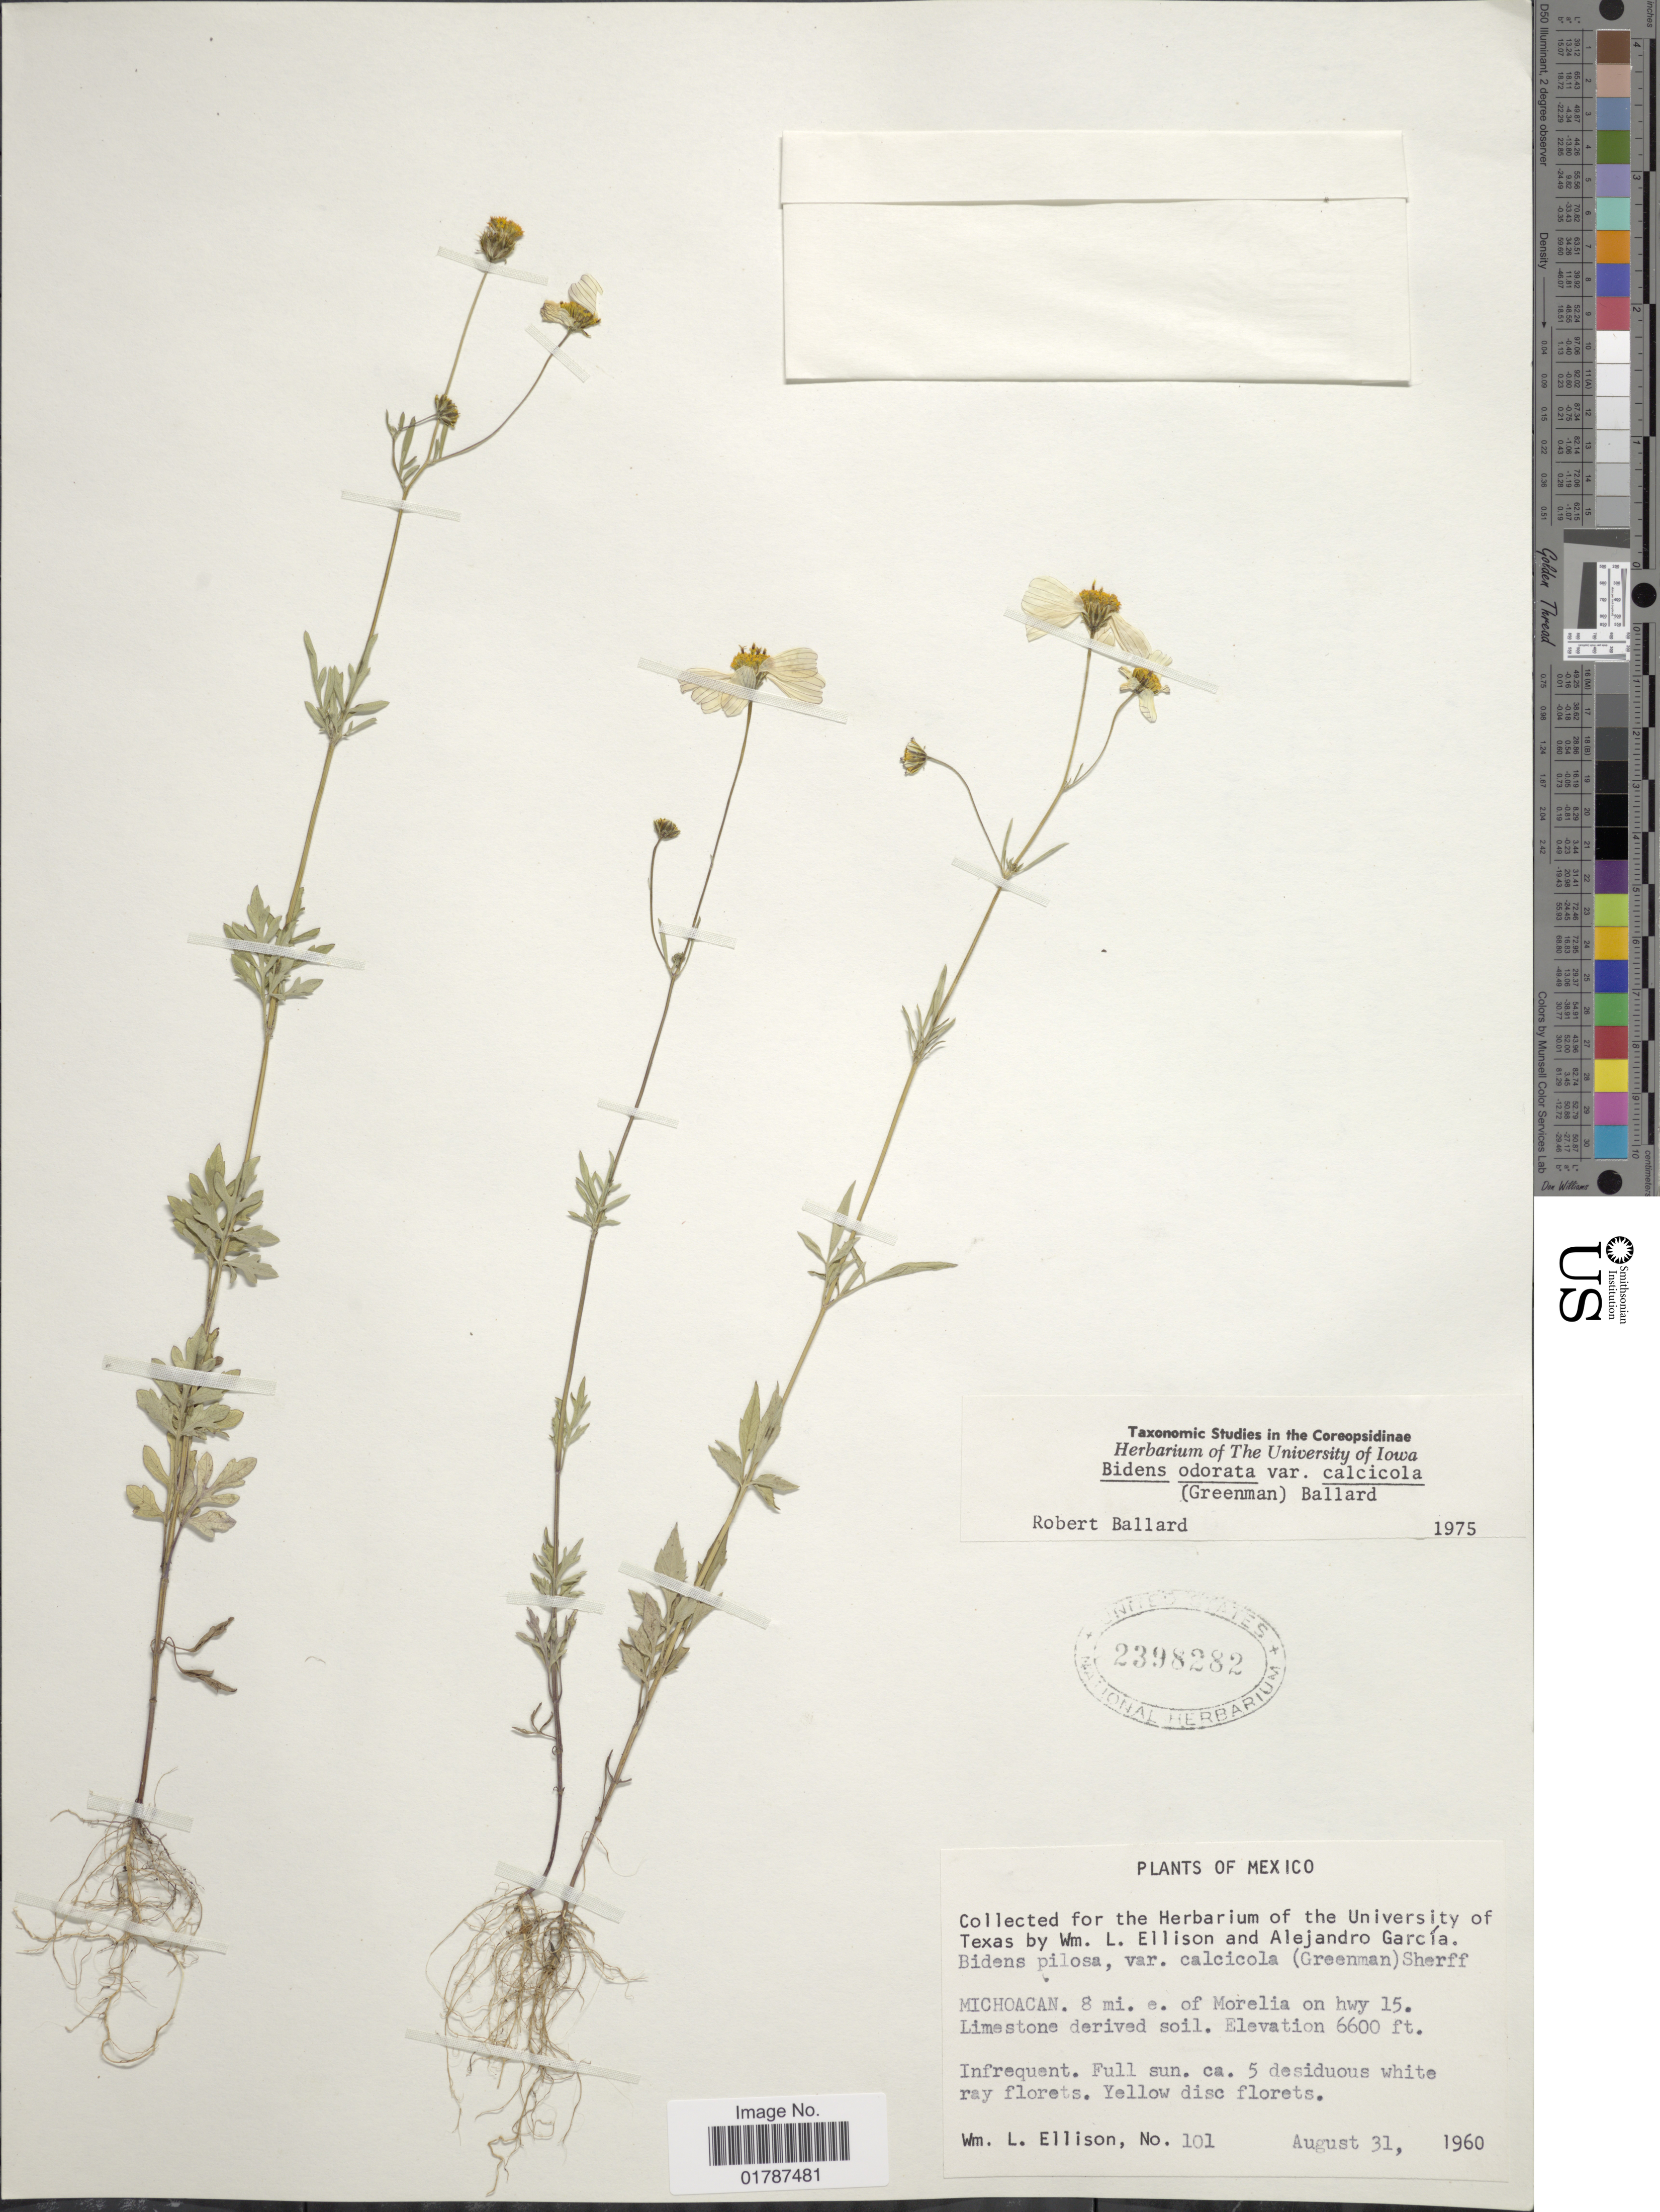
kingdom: Plantae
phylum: Tracheophyta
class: Magnoliopsida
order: Asterales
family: Asteraceae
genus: Bidens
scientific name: Bidens odorata var. calcicola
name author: (Greenm.) Ballard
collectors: W. L. Ellison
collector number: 101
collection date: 1960-08-31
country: Mexico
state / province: Michoacán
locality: Michoacan, 8 mi. e. of Morelia on hwy 15, Limestone derived soil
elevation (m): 2012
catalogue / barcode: US 2398282